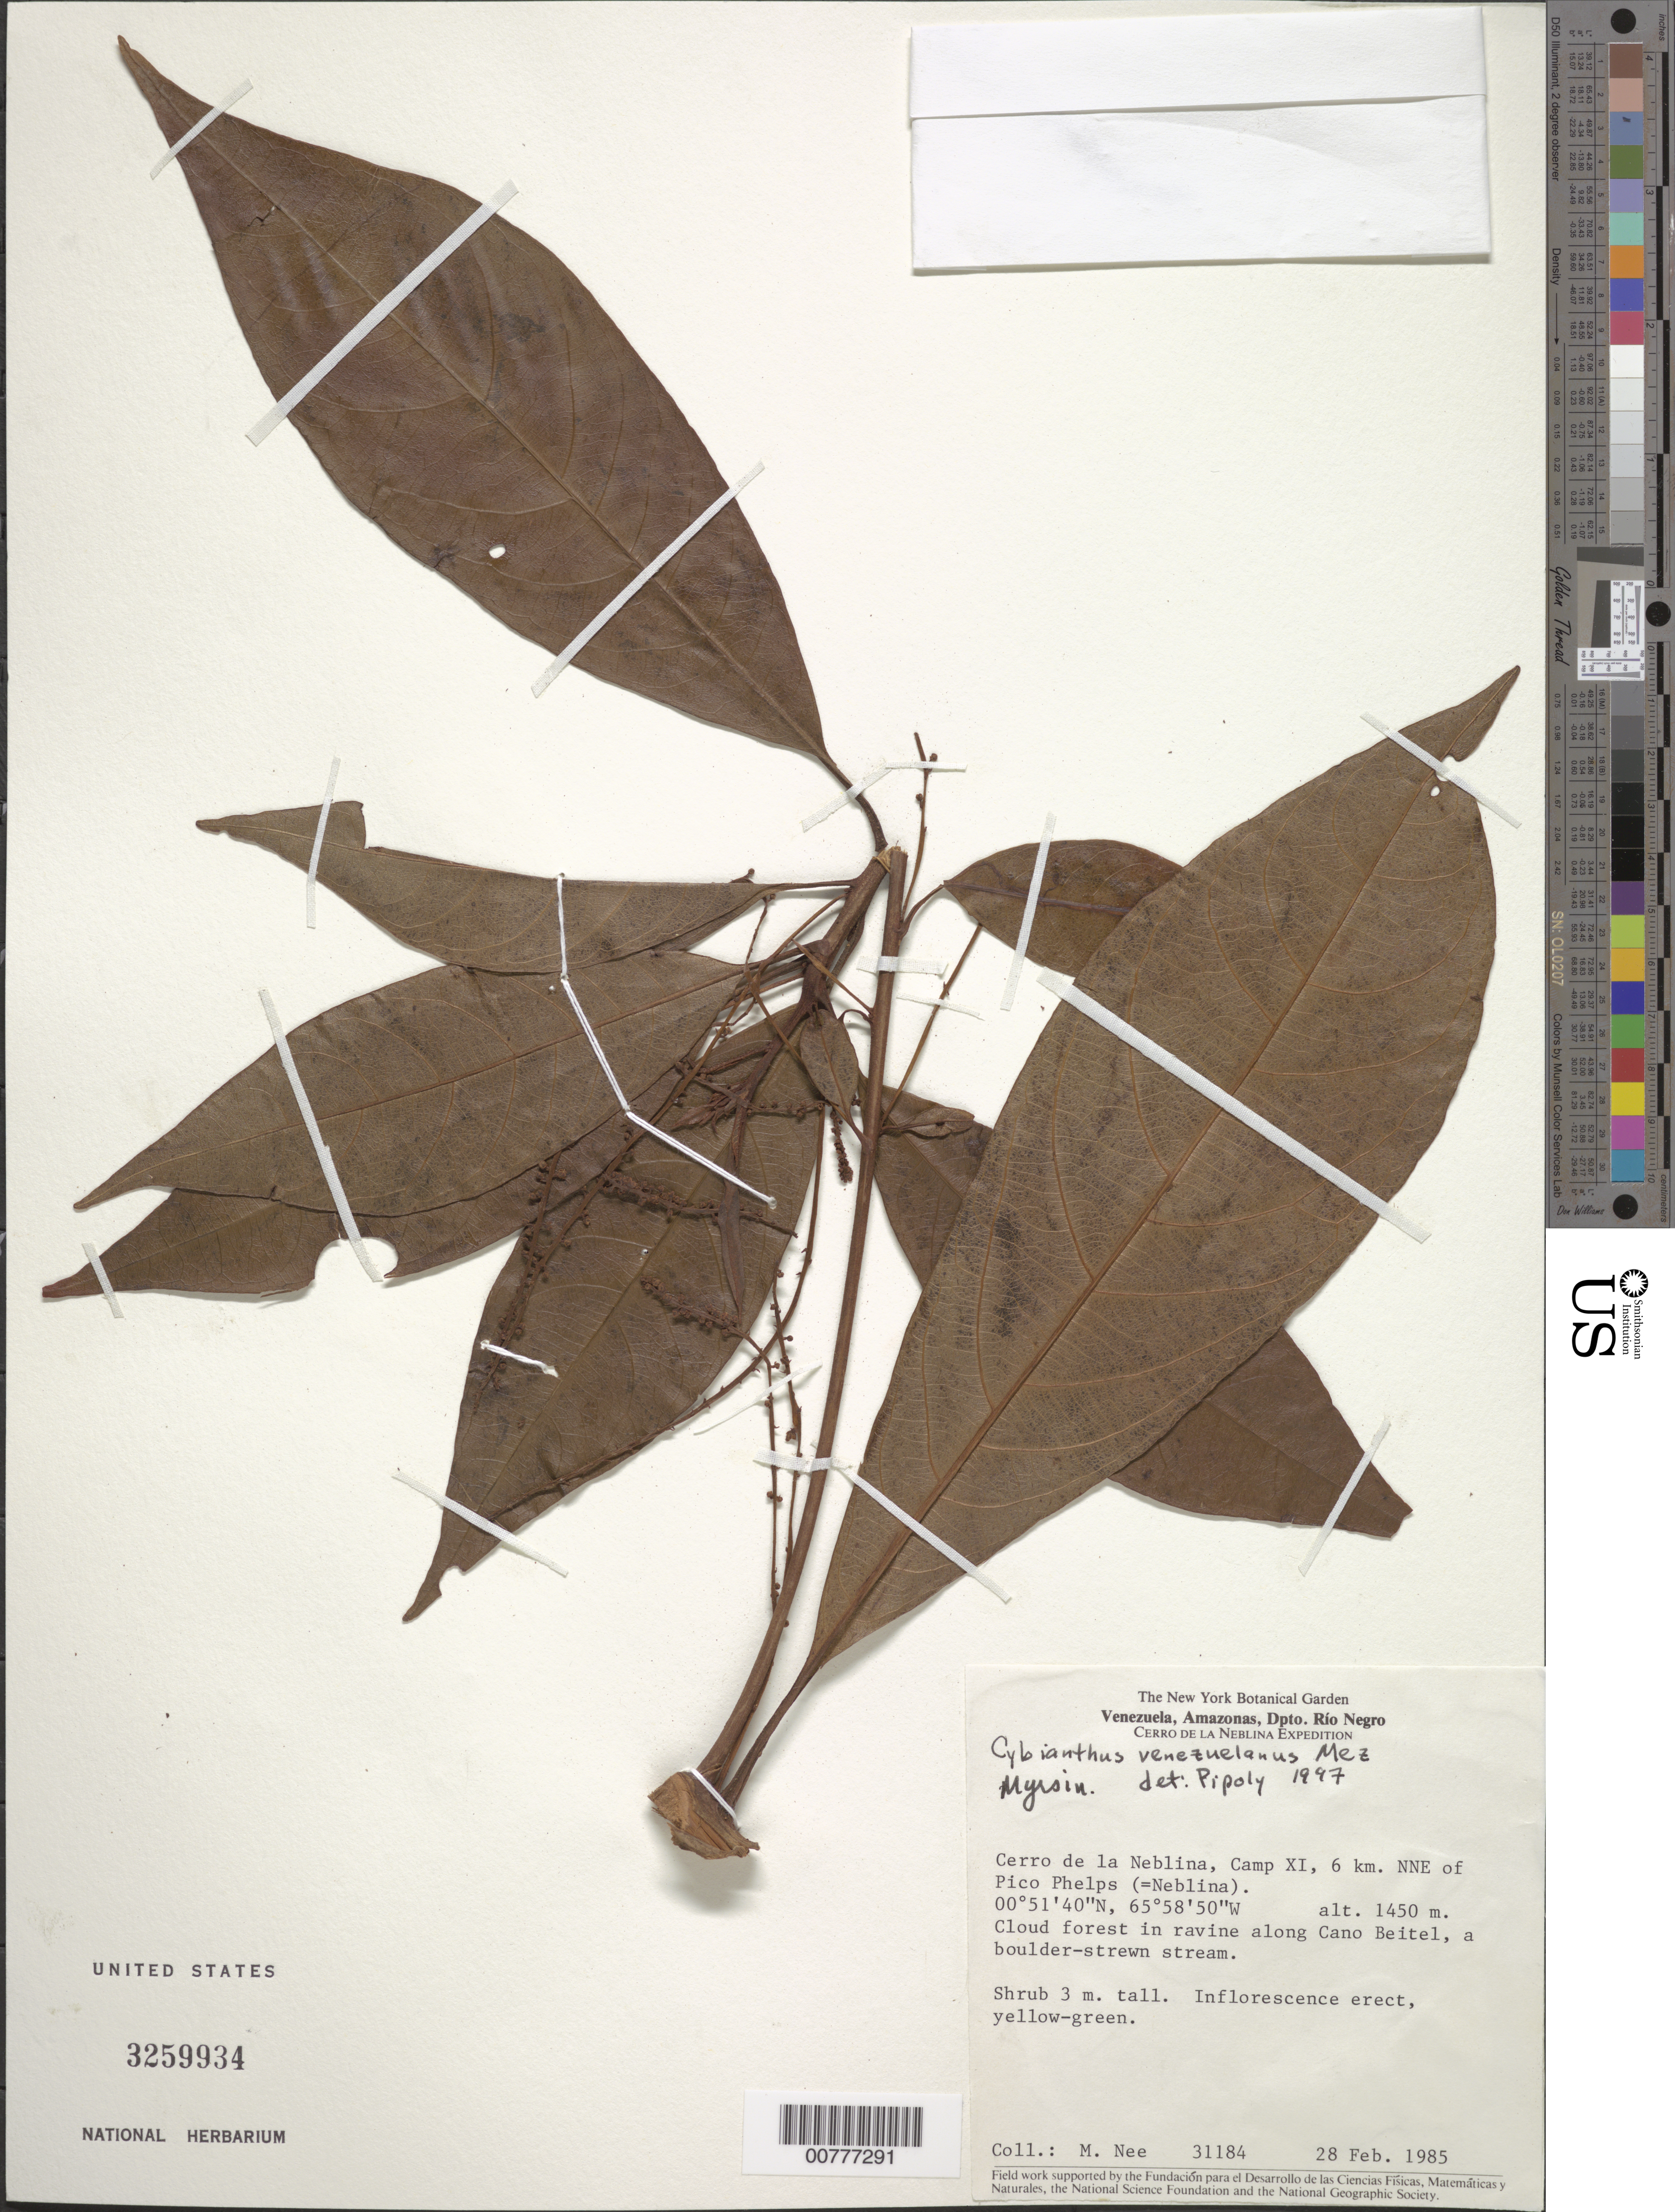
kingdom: Plantae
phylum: Tracheophyta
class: Magnoliopsida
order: Ericales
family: Primulaceae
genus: Cybianthus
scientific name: Cybianthus venezuelanus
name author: Mez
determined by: Pipoly, J. J., III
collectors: M. Nee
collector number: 31184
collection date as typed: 28-Feb-85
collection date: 1985-02-28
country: Venezuela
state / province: Amazonas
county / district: Río Negro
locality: Cerro de la Neblina, Camp XI, 6 km NNE of Pico Phelps, along Caño Beitel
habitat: Cloud forest in ravine along boulder-strewn stream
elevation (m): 1450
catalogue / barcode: US 3259934